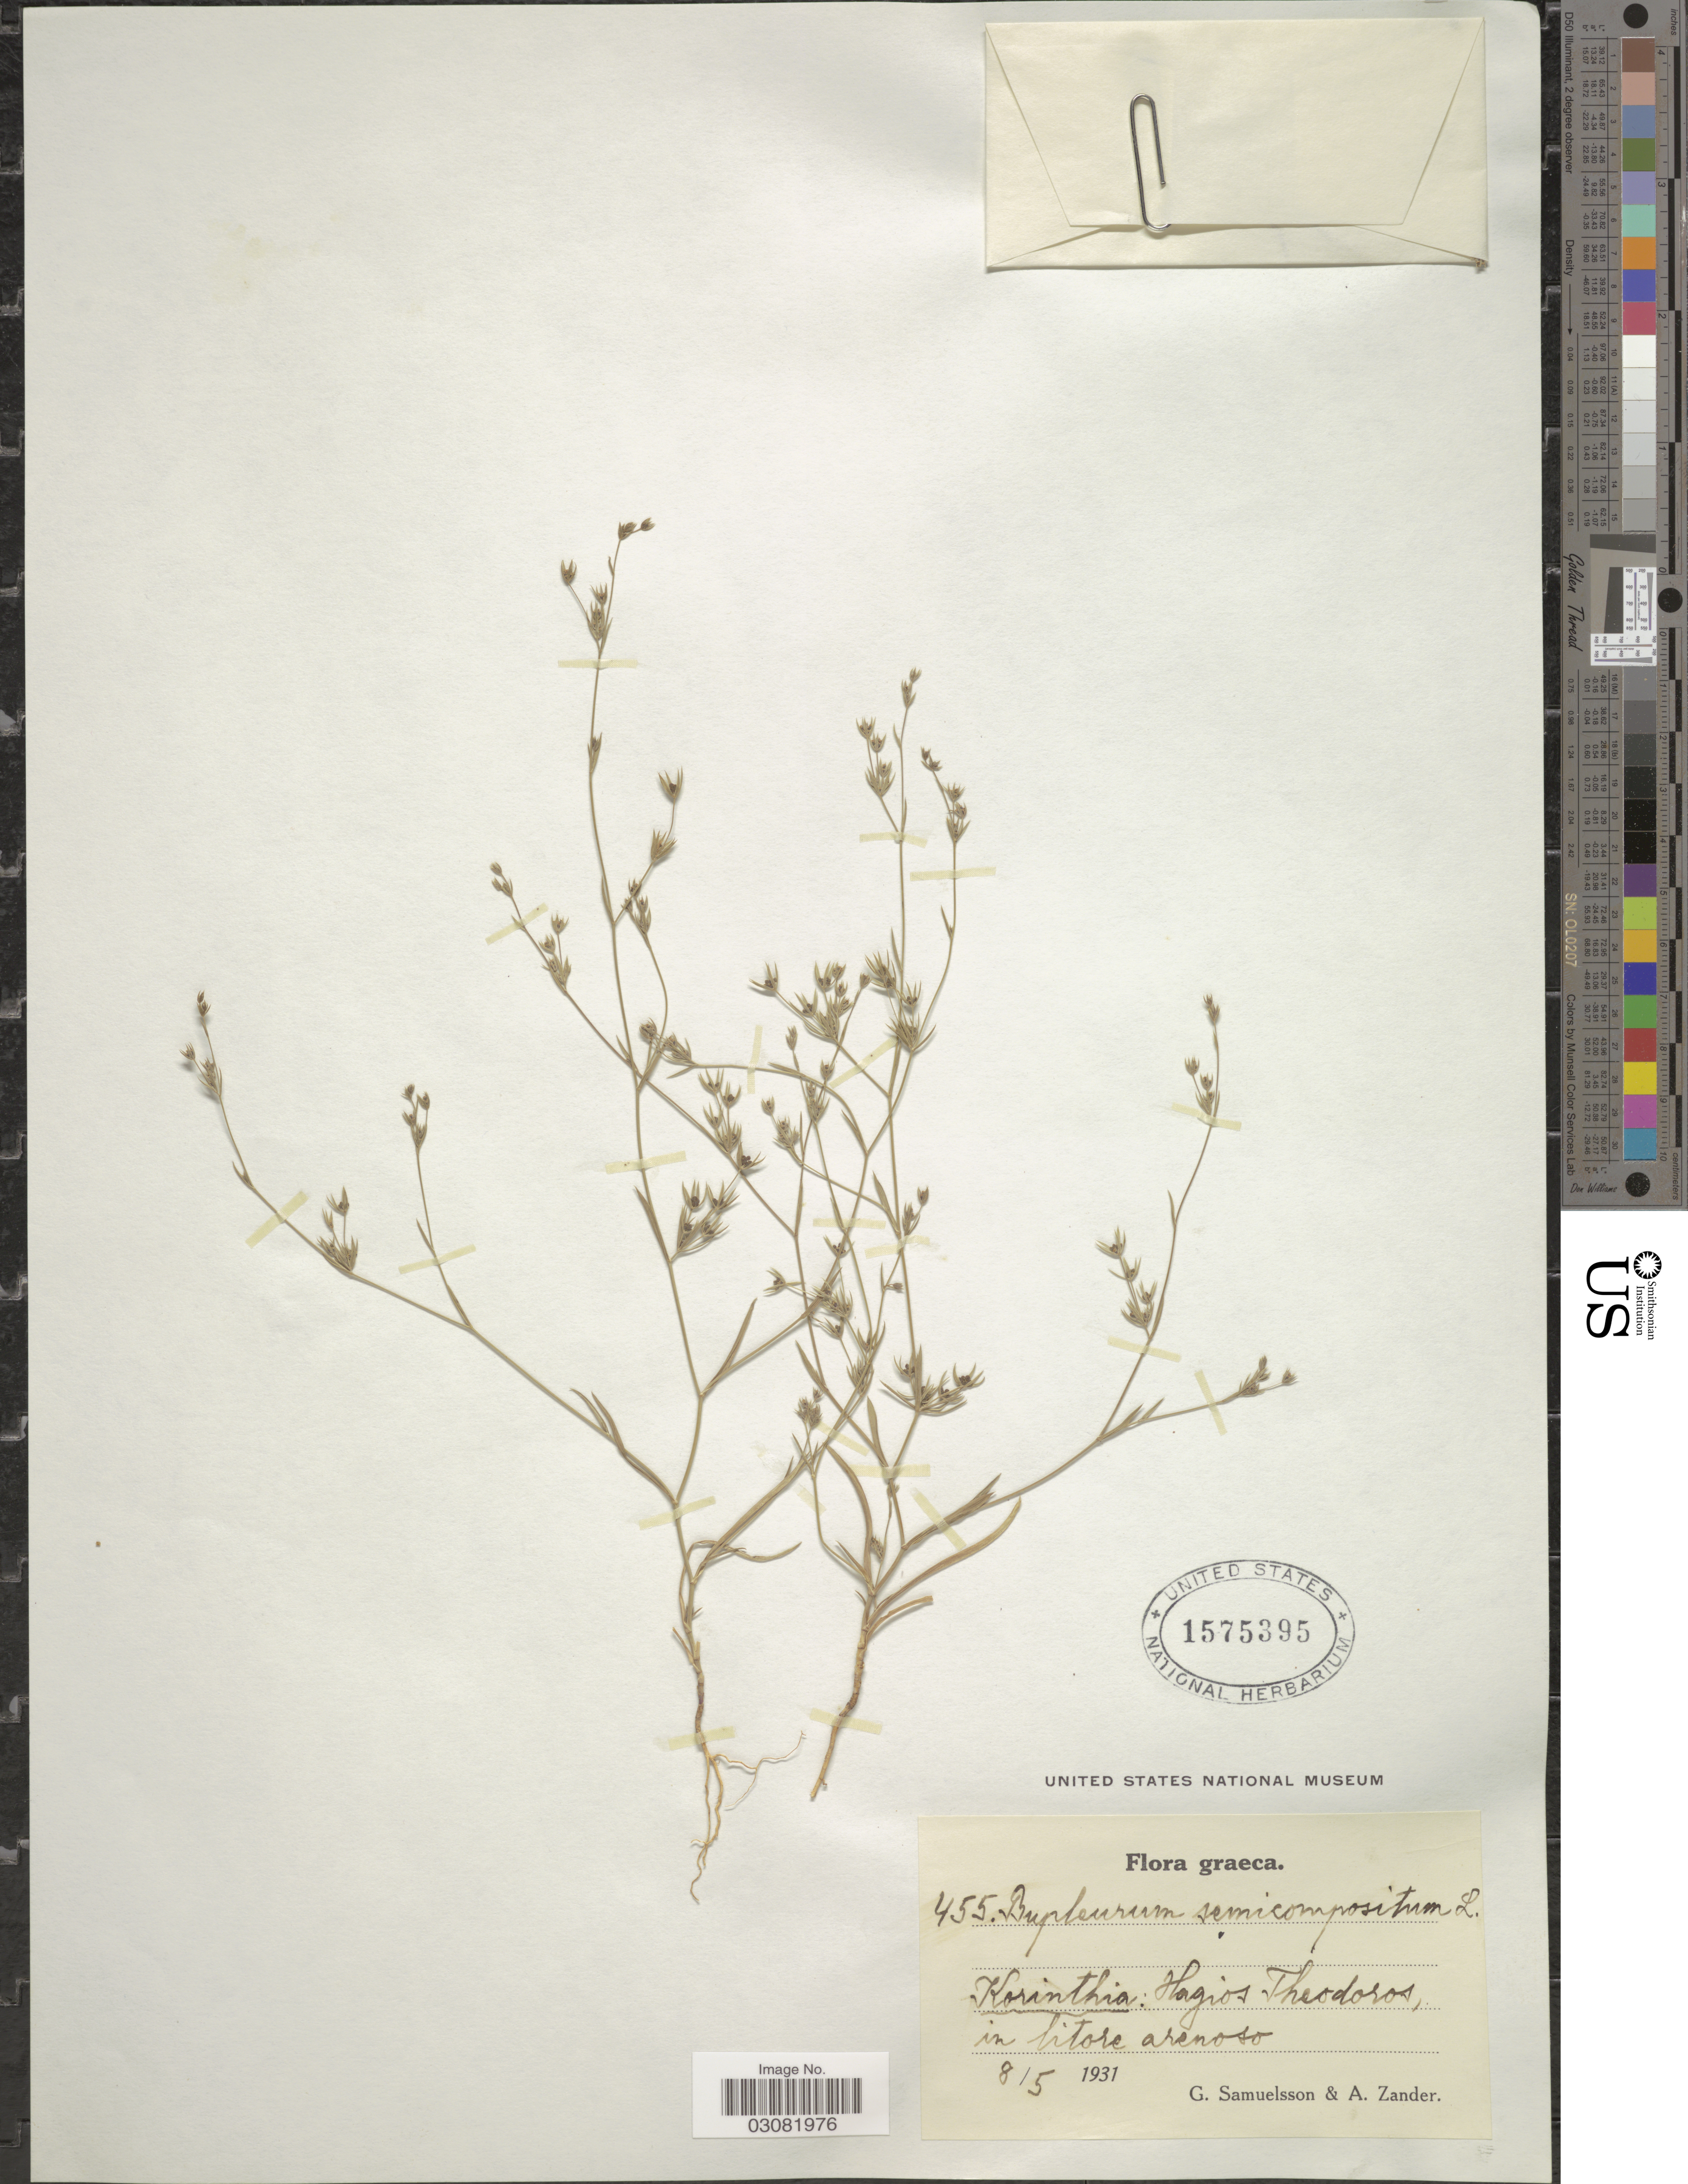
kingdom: Plantae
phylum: Tracheophyta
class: Magnoliopsida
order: Apiales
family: Apiaceae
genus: Bupleurum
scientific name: Bupleurum semicompositum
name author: L.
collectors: G. Samuelsson & A. Zander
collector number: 455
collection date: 1931-05-08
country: Greece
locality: Korinthia: hagios Theodoros, in litore arenoso.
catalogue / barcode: US 1575395